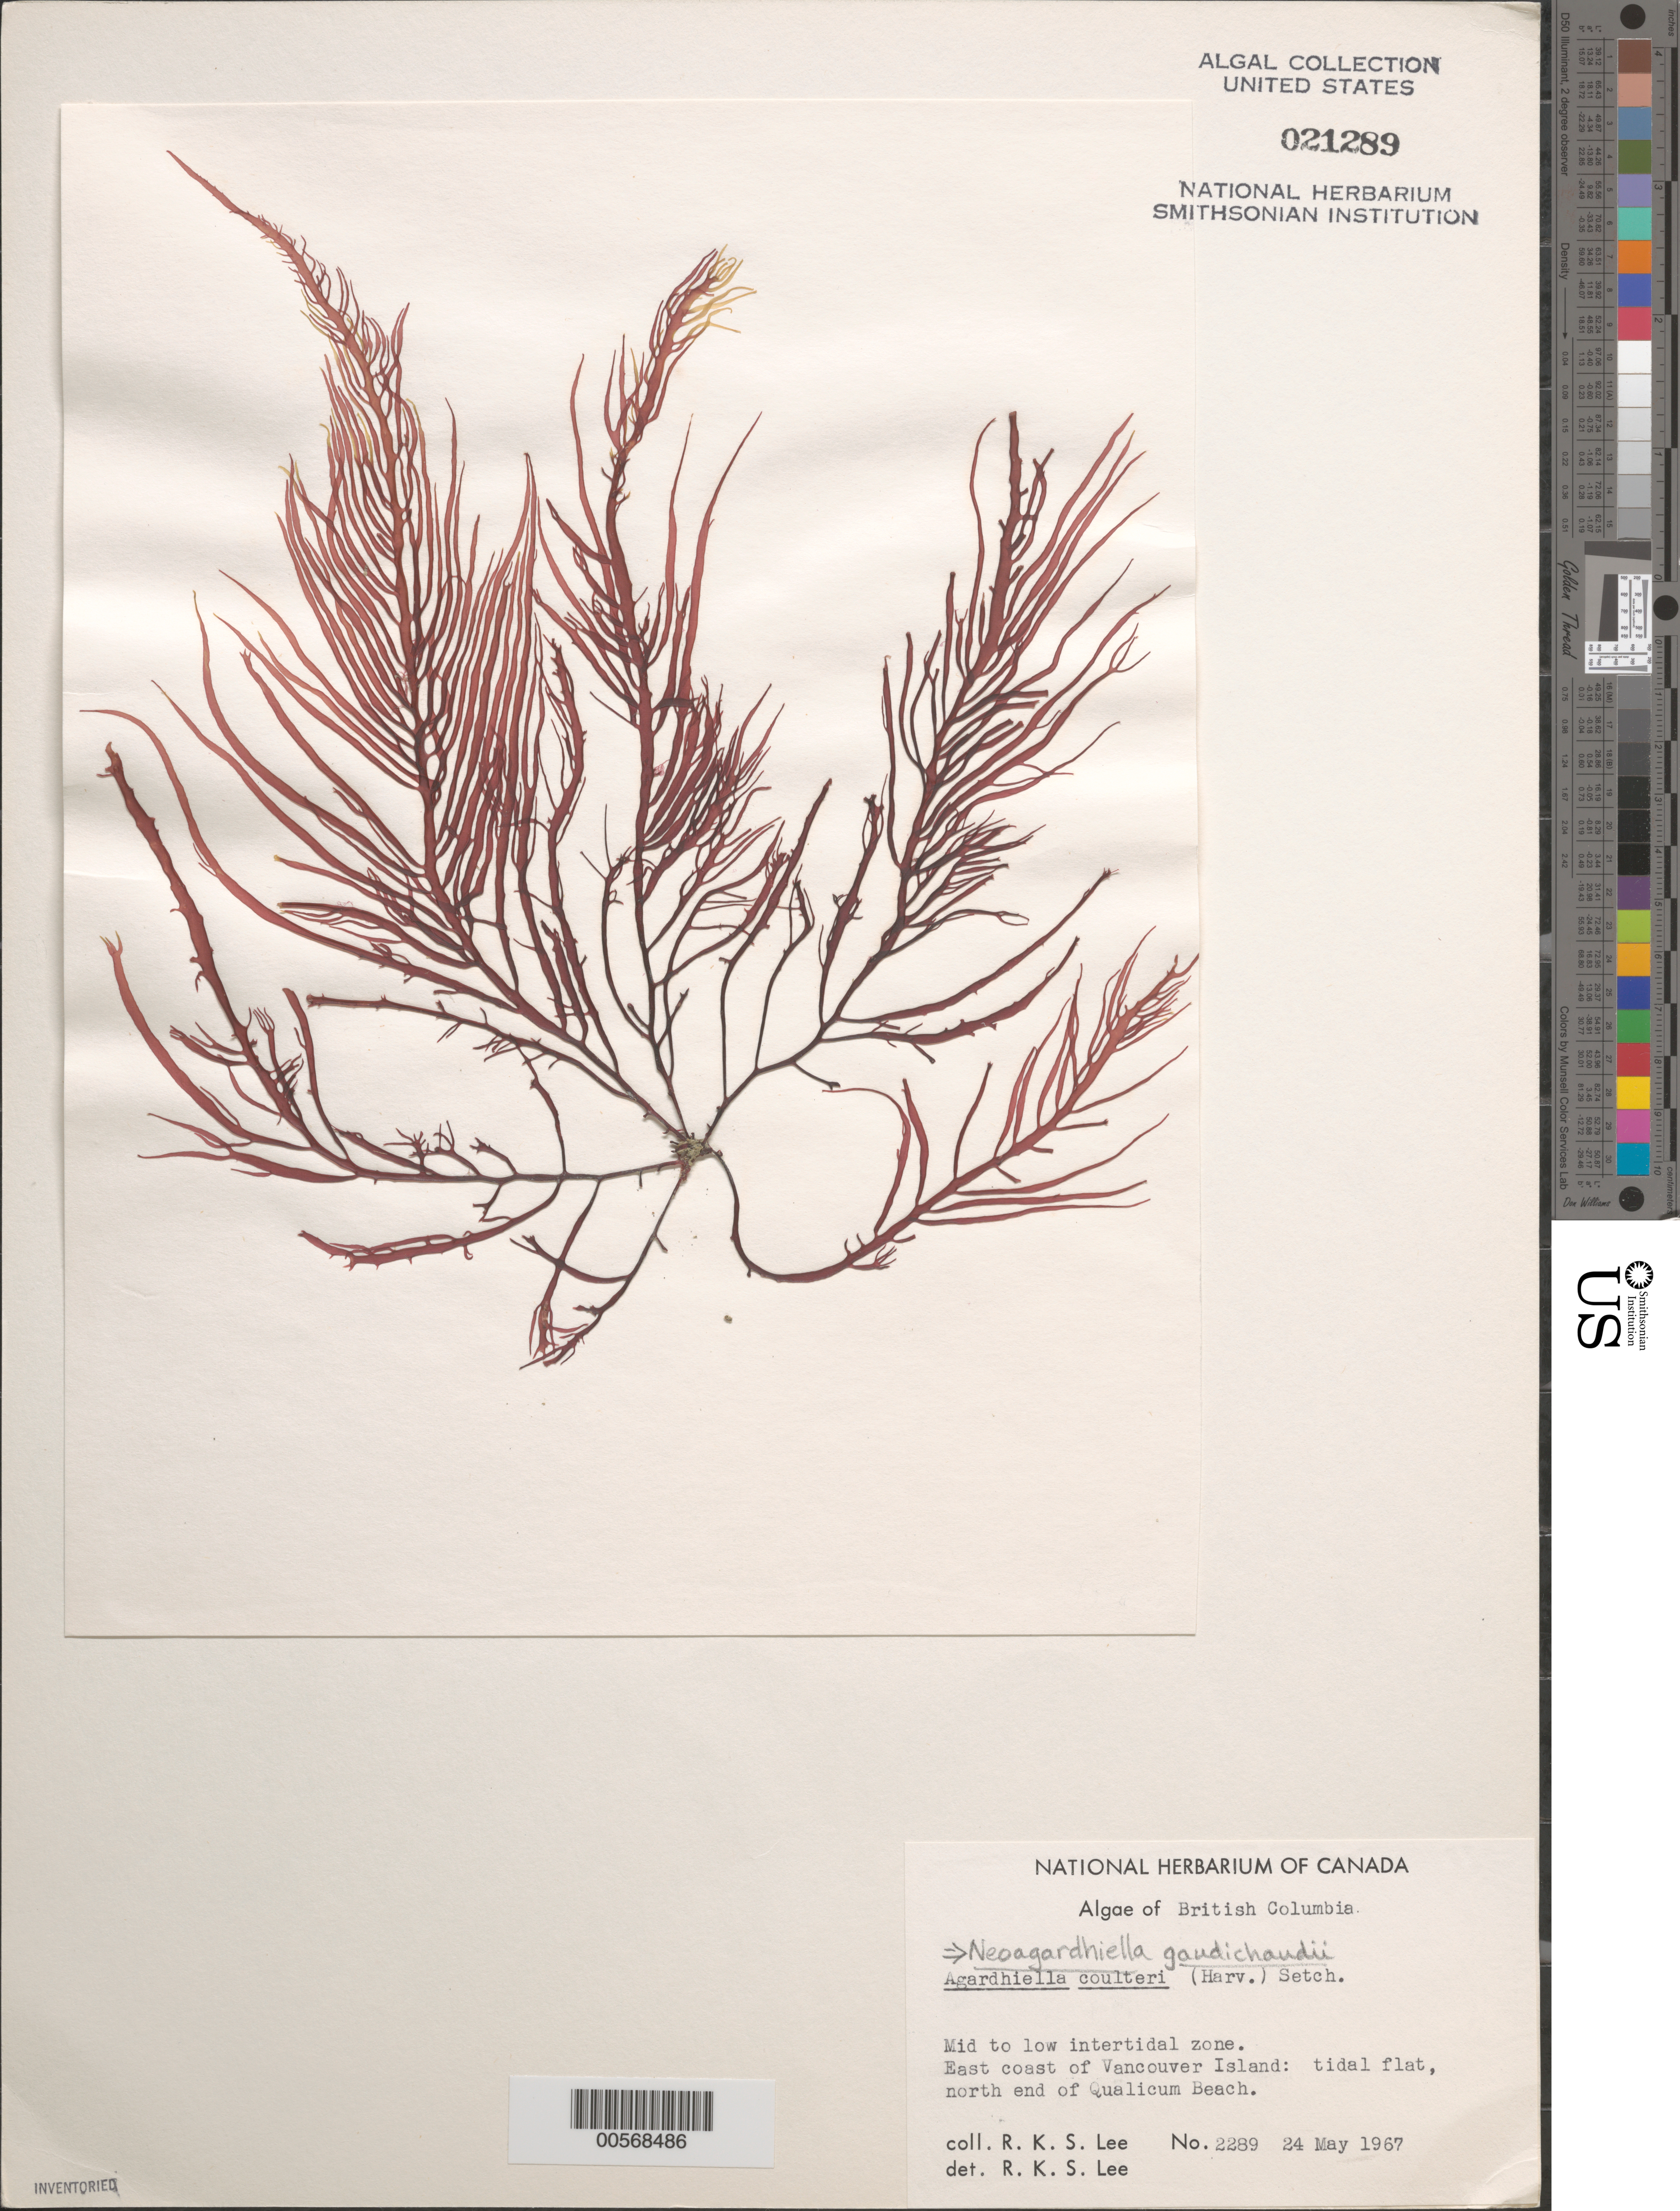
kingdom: Plantae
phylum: Rhodophyta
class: Florideophyceae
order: Gigartinales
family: Solieriaceae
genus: Sarcodiotheca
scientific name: Sarcodiotheca gaudichaudii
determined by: Algae name updating Project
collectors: R. Lee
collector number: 2289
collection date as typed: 24 May 1967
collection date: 1967-05-24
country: Canada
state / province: British Columbia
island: Vancouver Island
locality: Qualicum Beach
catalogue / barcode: US 21289